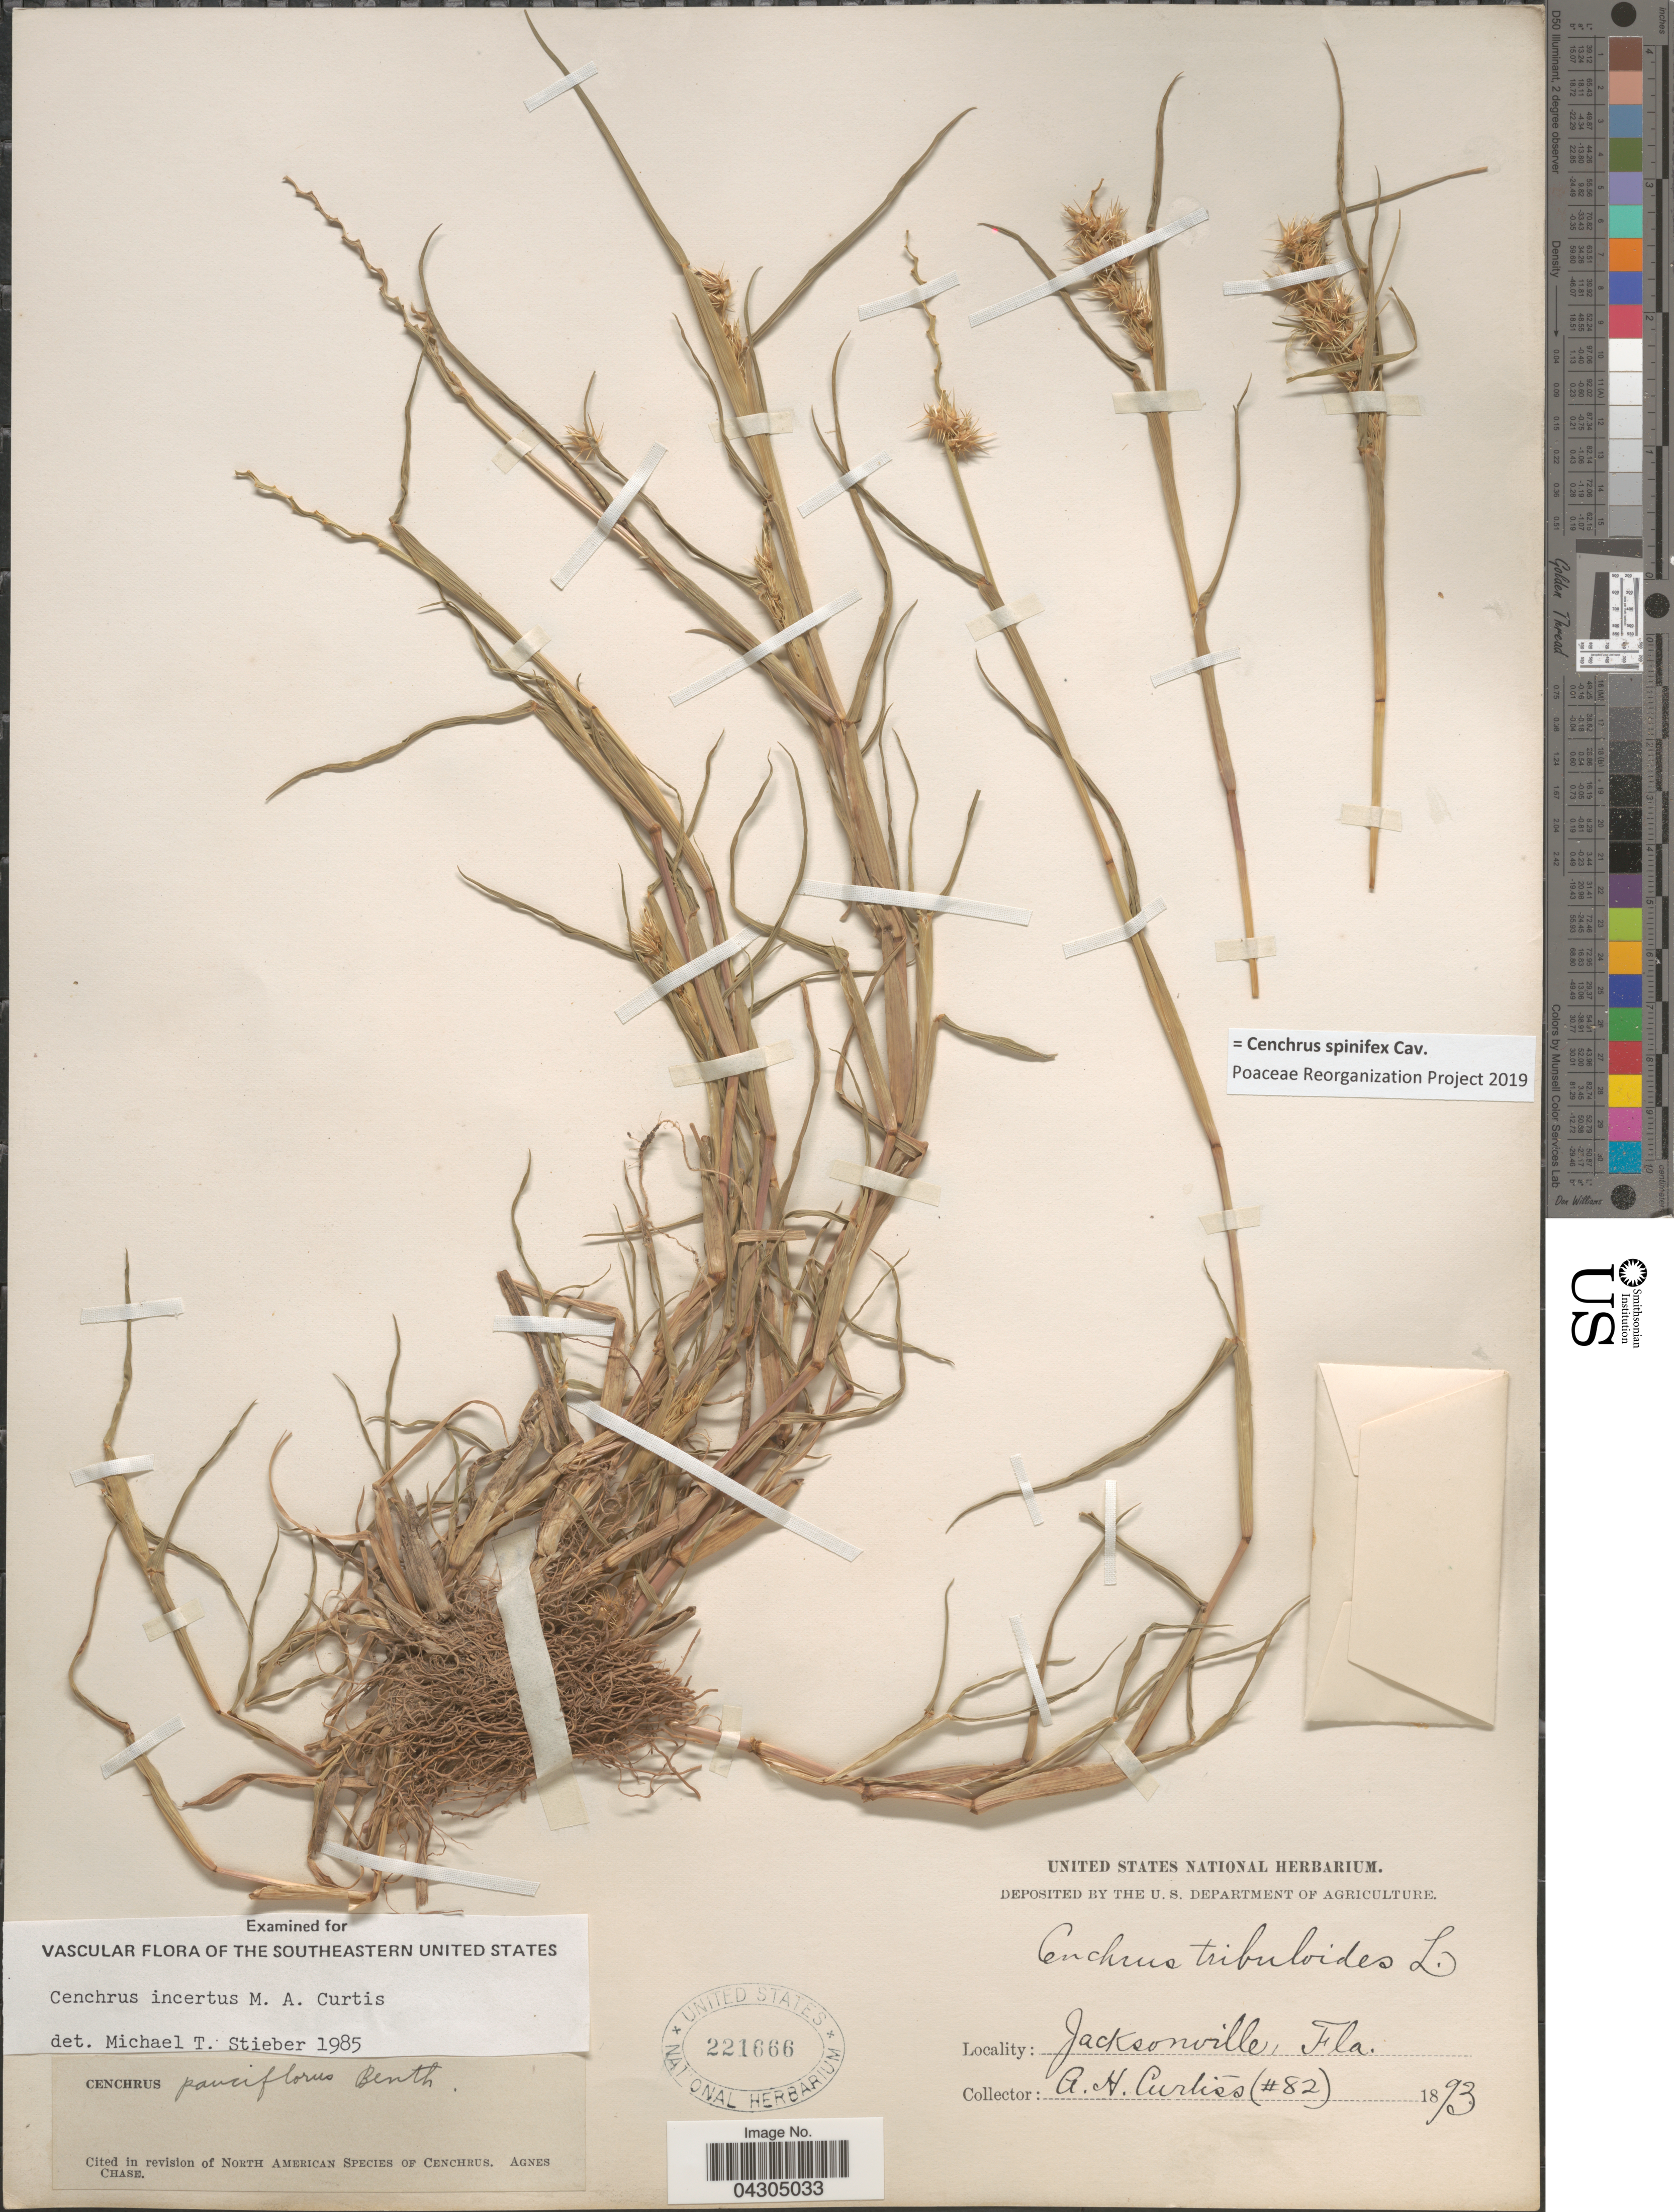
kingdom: Plantae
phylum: Tracheophyta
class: Liliopsida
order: Poales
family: Poaceae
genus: Cenchrus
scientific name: Cenchrus spinifex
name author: Cav.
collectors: A. H. Curtiss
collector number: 82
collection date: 1893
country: United States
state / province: Florida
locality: Jacksonville.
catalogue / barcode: US 221666